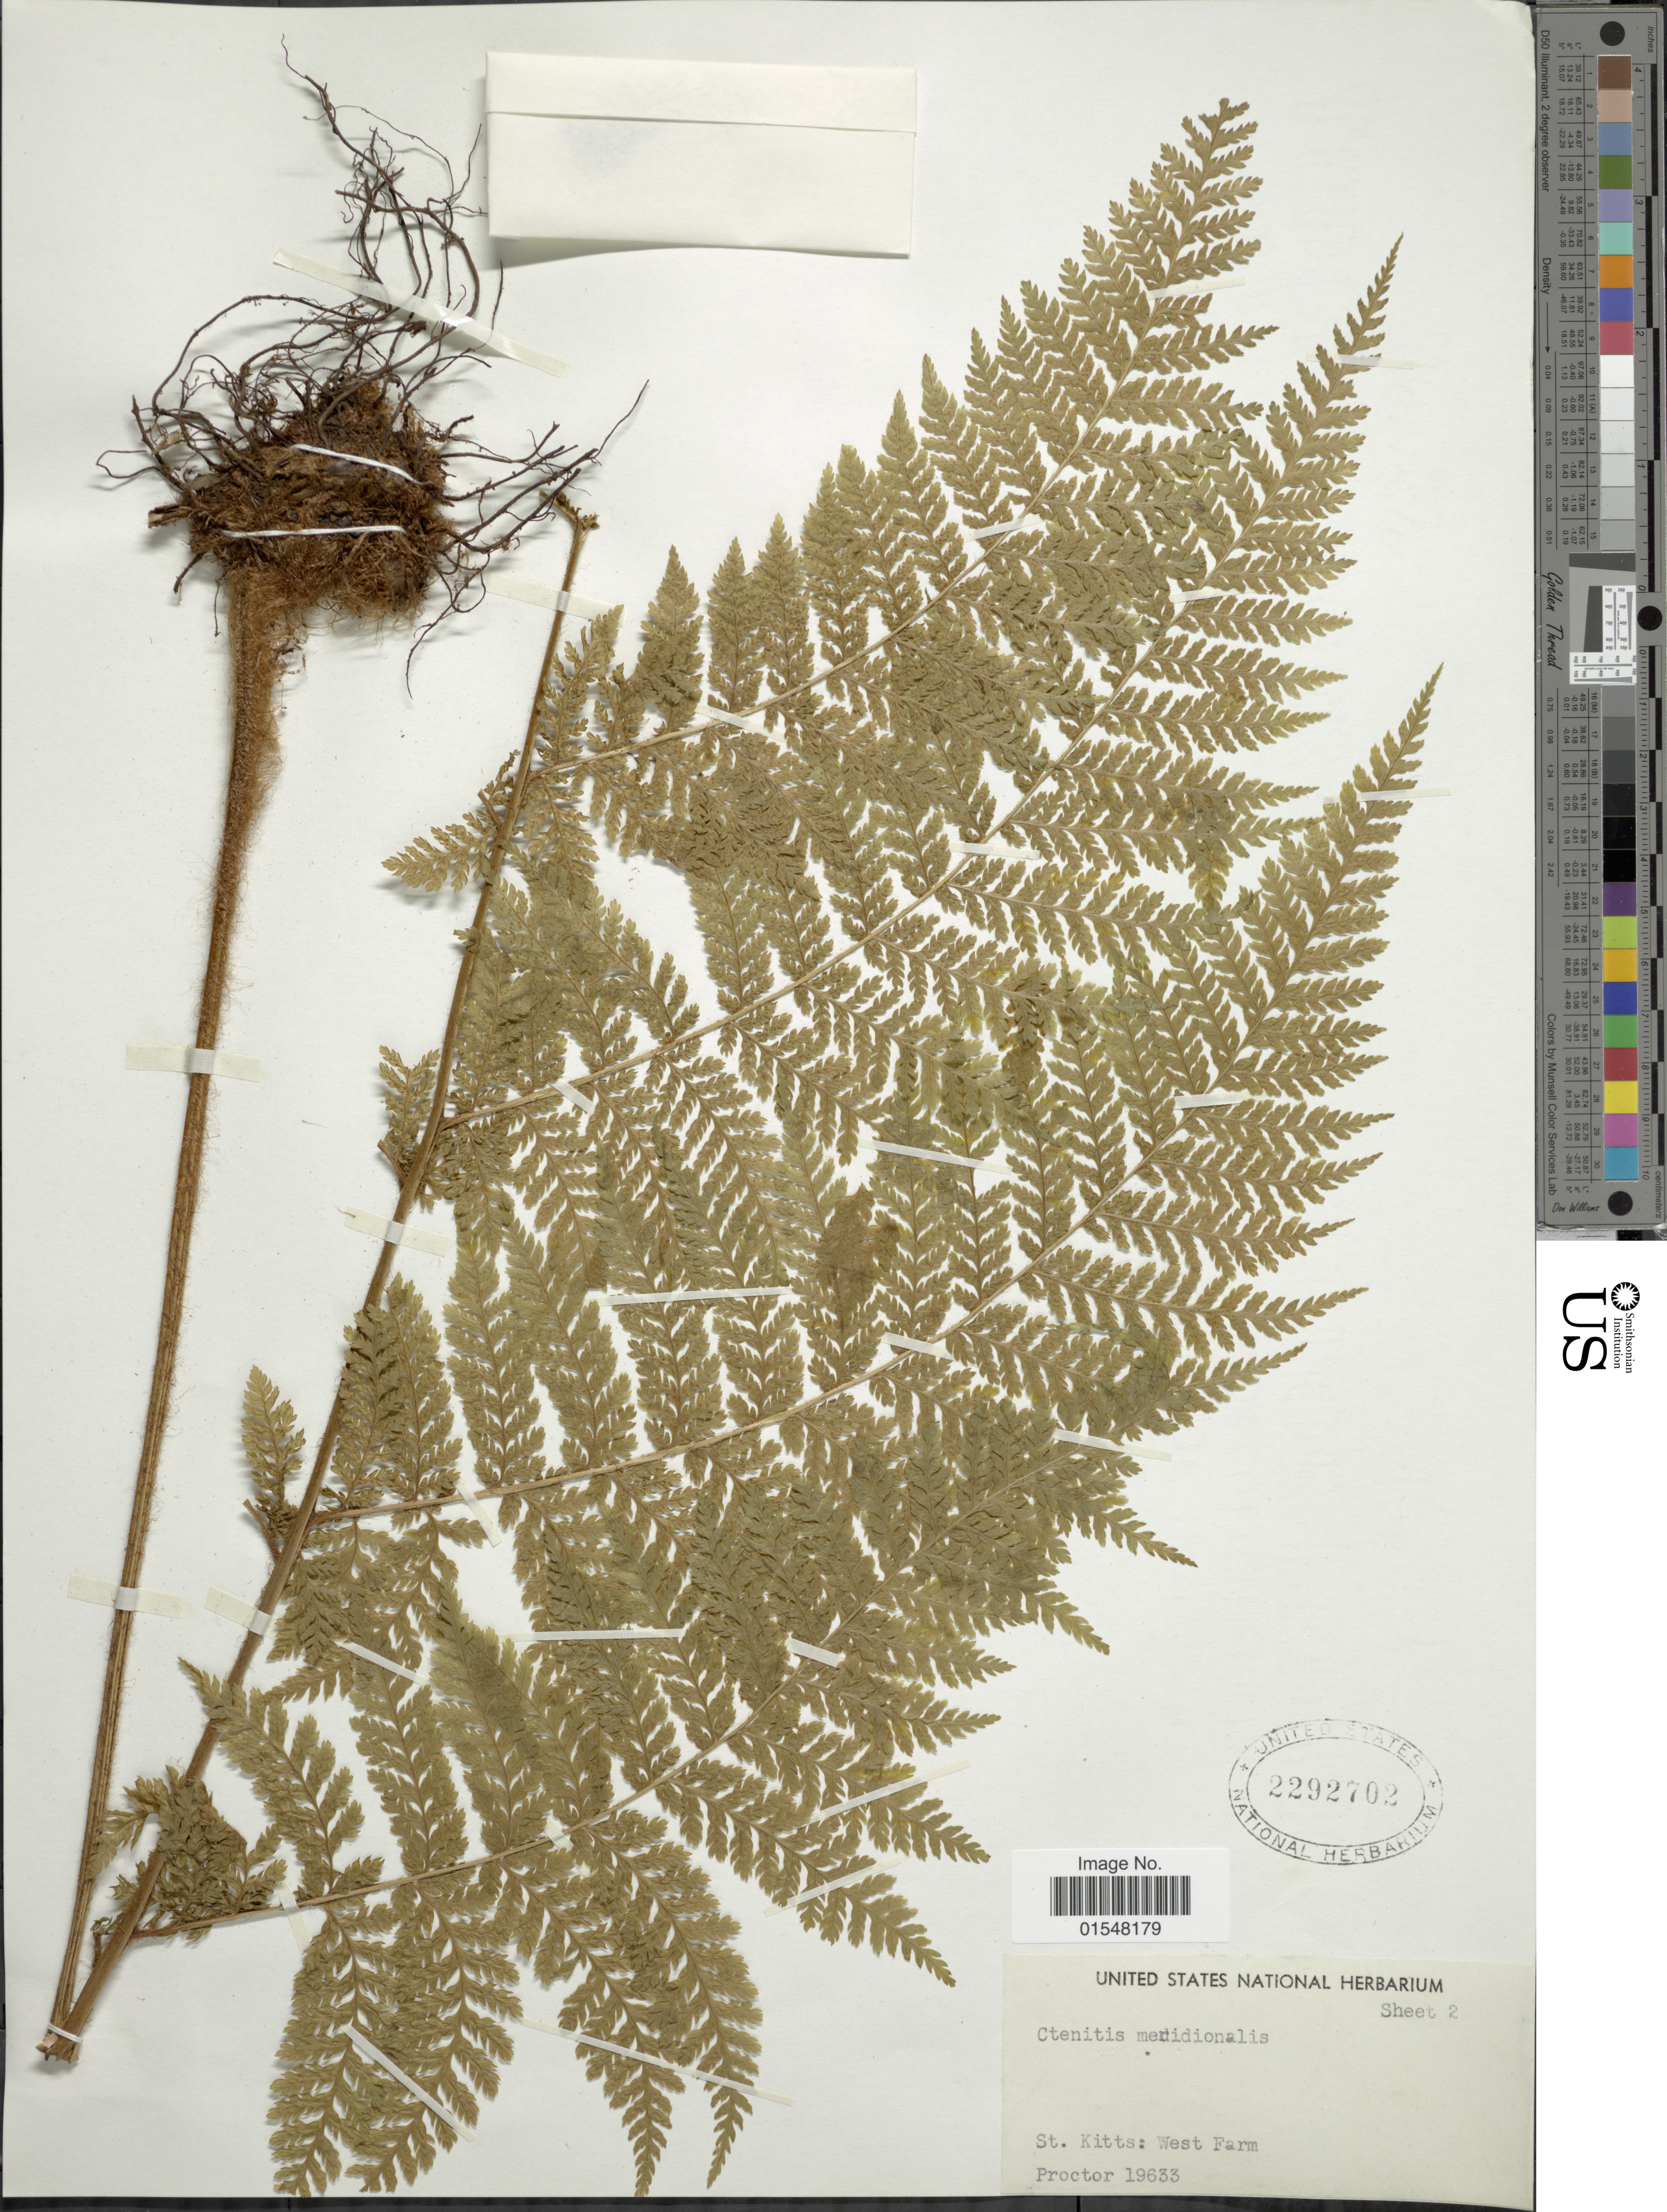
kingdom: Plantae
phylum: Tracheophyta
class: Polypodiopsida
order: Polypodiales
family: Dryopteridaceae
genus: Ctenitis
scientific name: Ctenitis meridionalis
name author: (Poir.) Ching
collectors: -- Proctor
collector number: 19633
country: St. Christopher-Nevis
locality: St. Kitts: West Farm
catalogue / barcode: US 2292702